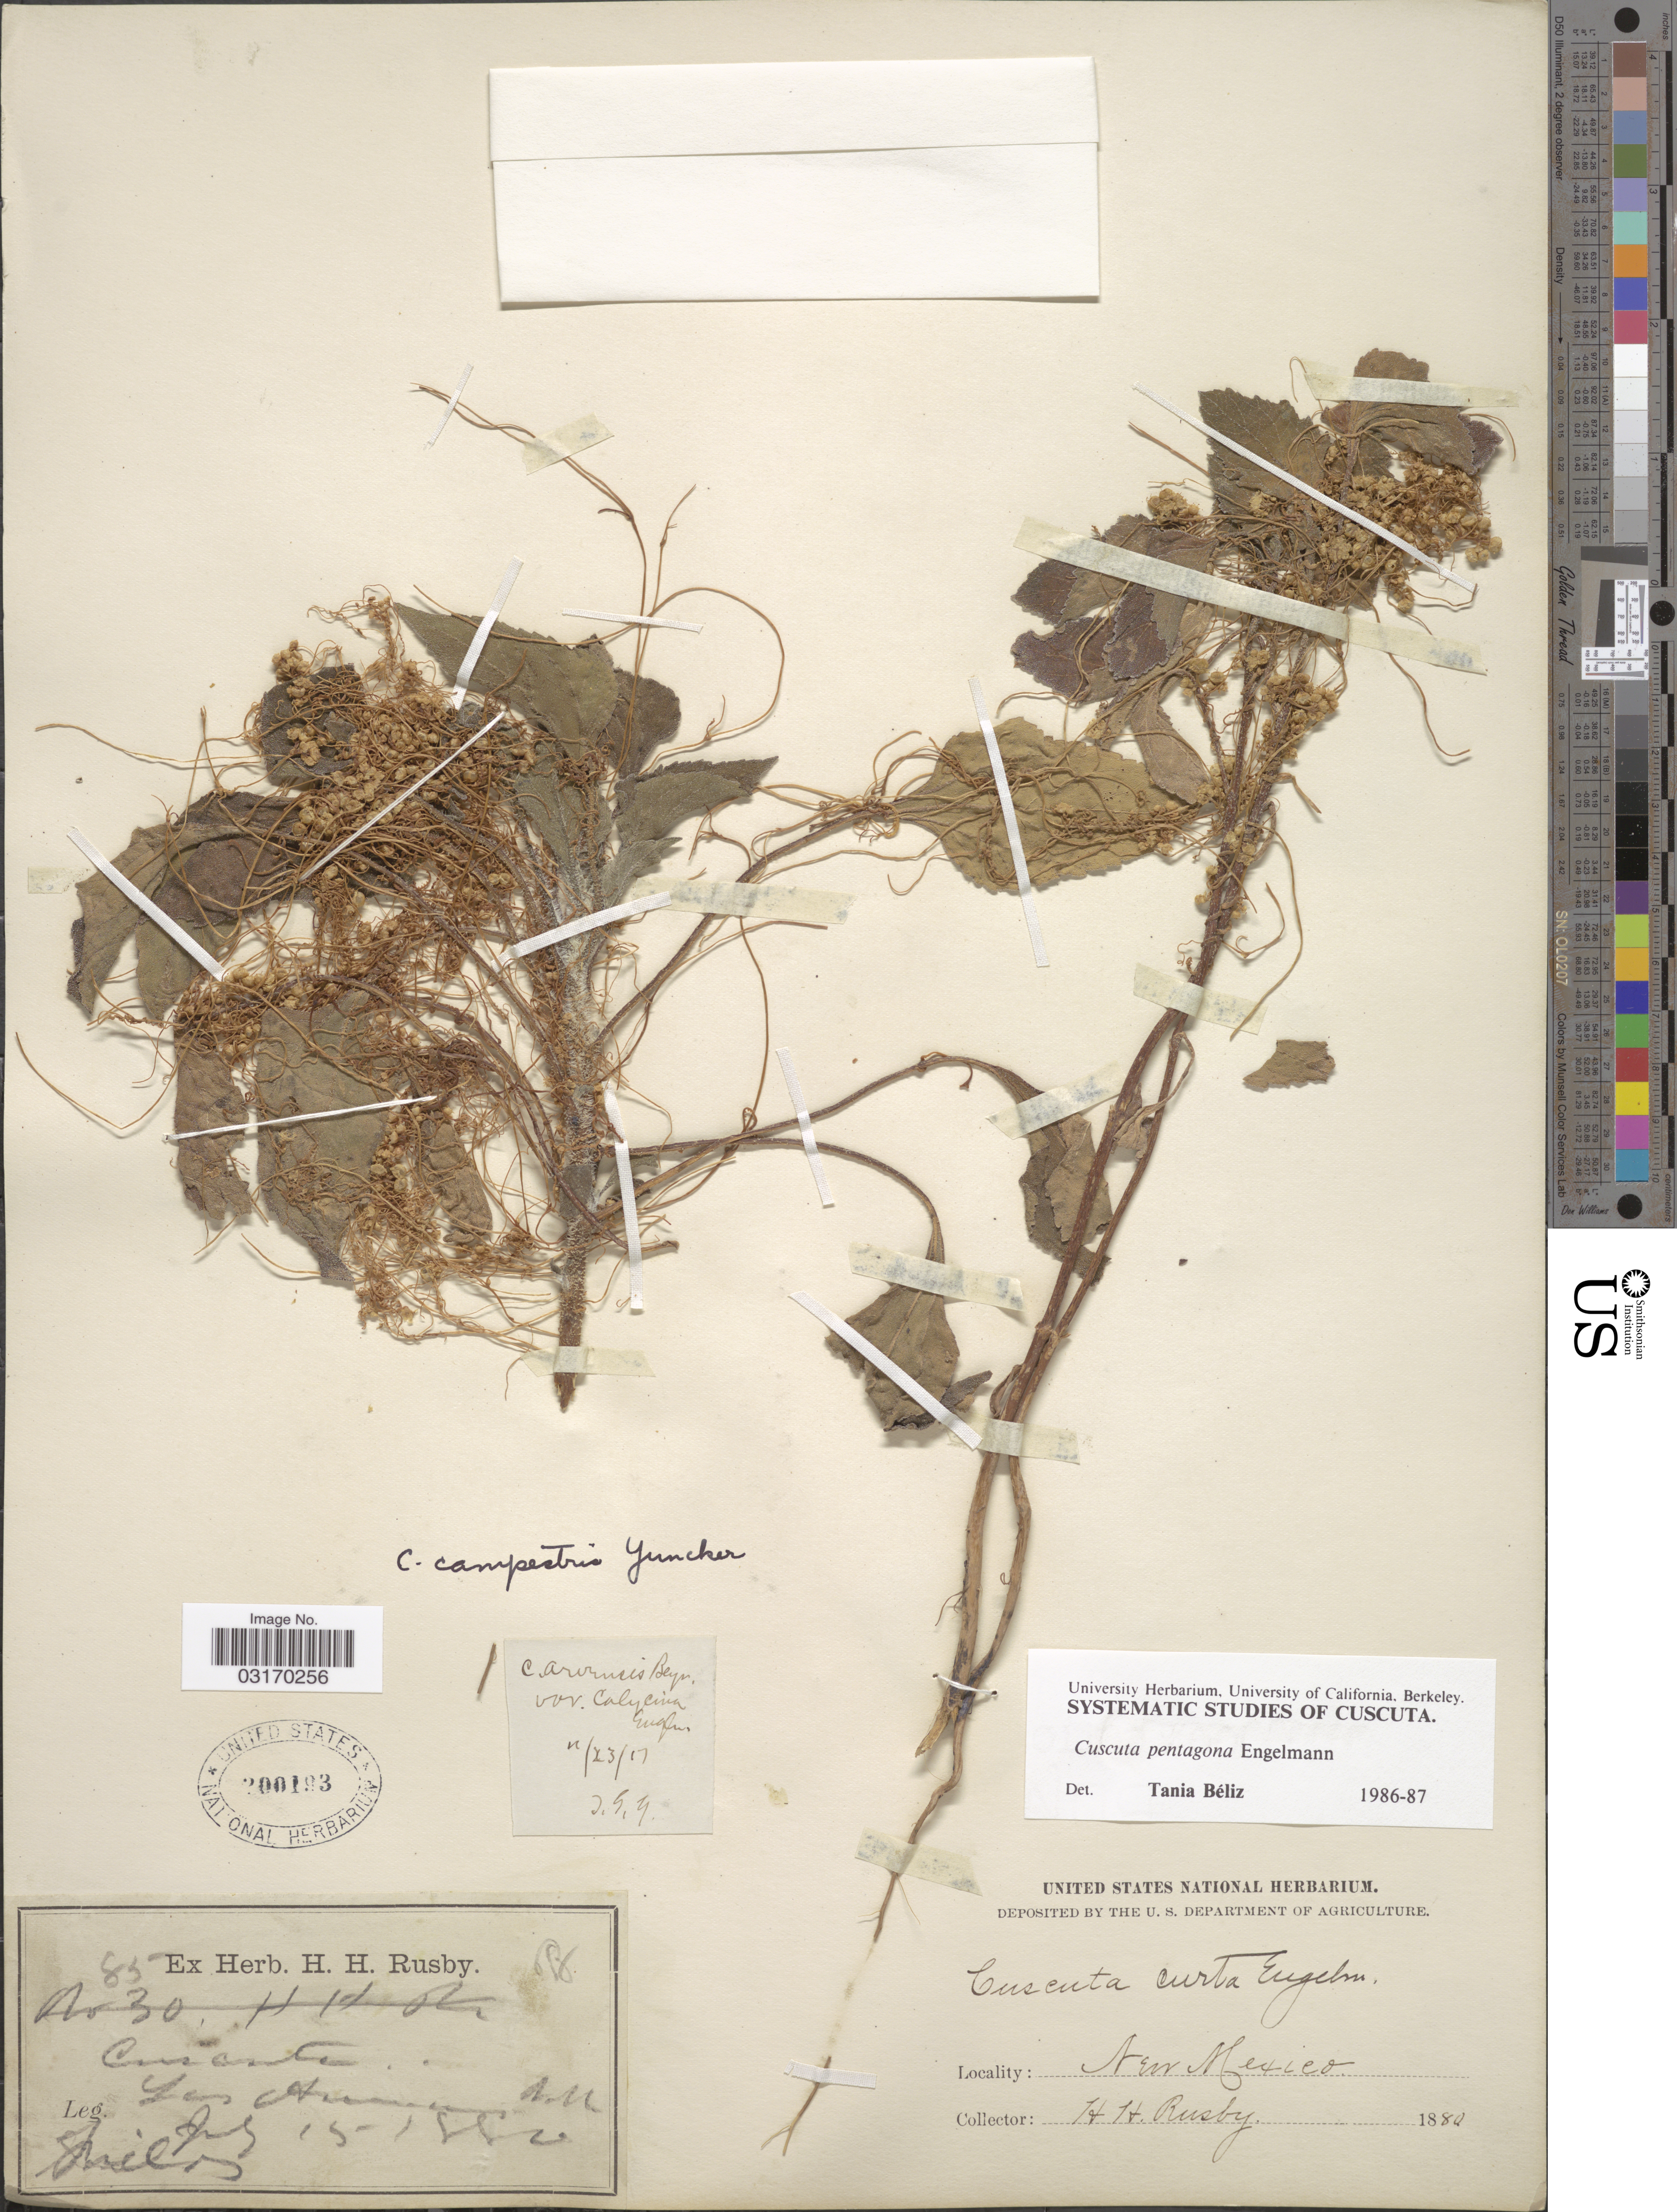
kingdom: Plantae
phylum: Tracheophyta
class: Magnoliopsida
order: Solanales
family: Convolvulaceae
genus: Cuscuta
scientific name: Cuscuta pentagona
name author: Engelm.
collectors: H. H. Rusby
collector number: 85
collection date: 1880-07-15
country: United States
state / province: New Mexico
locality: Las Animas.